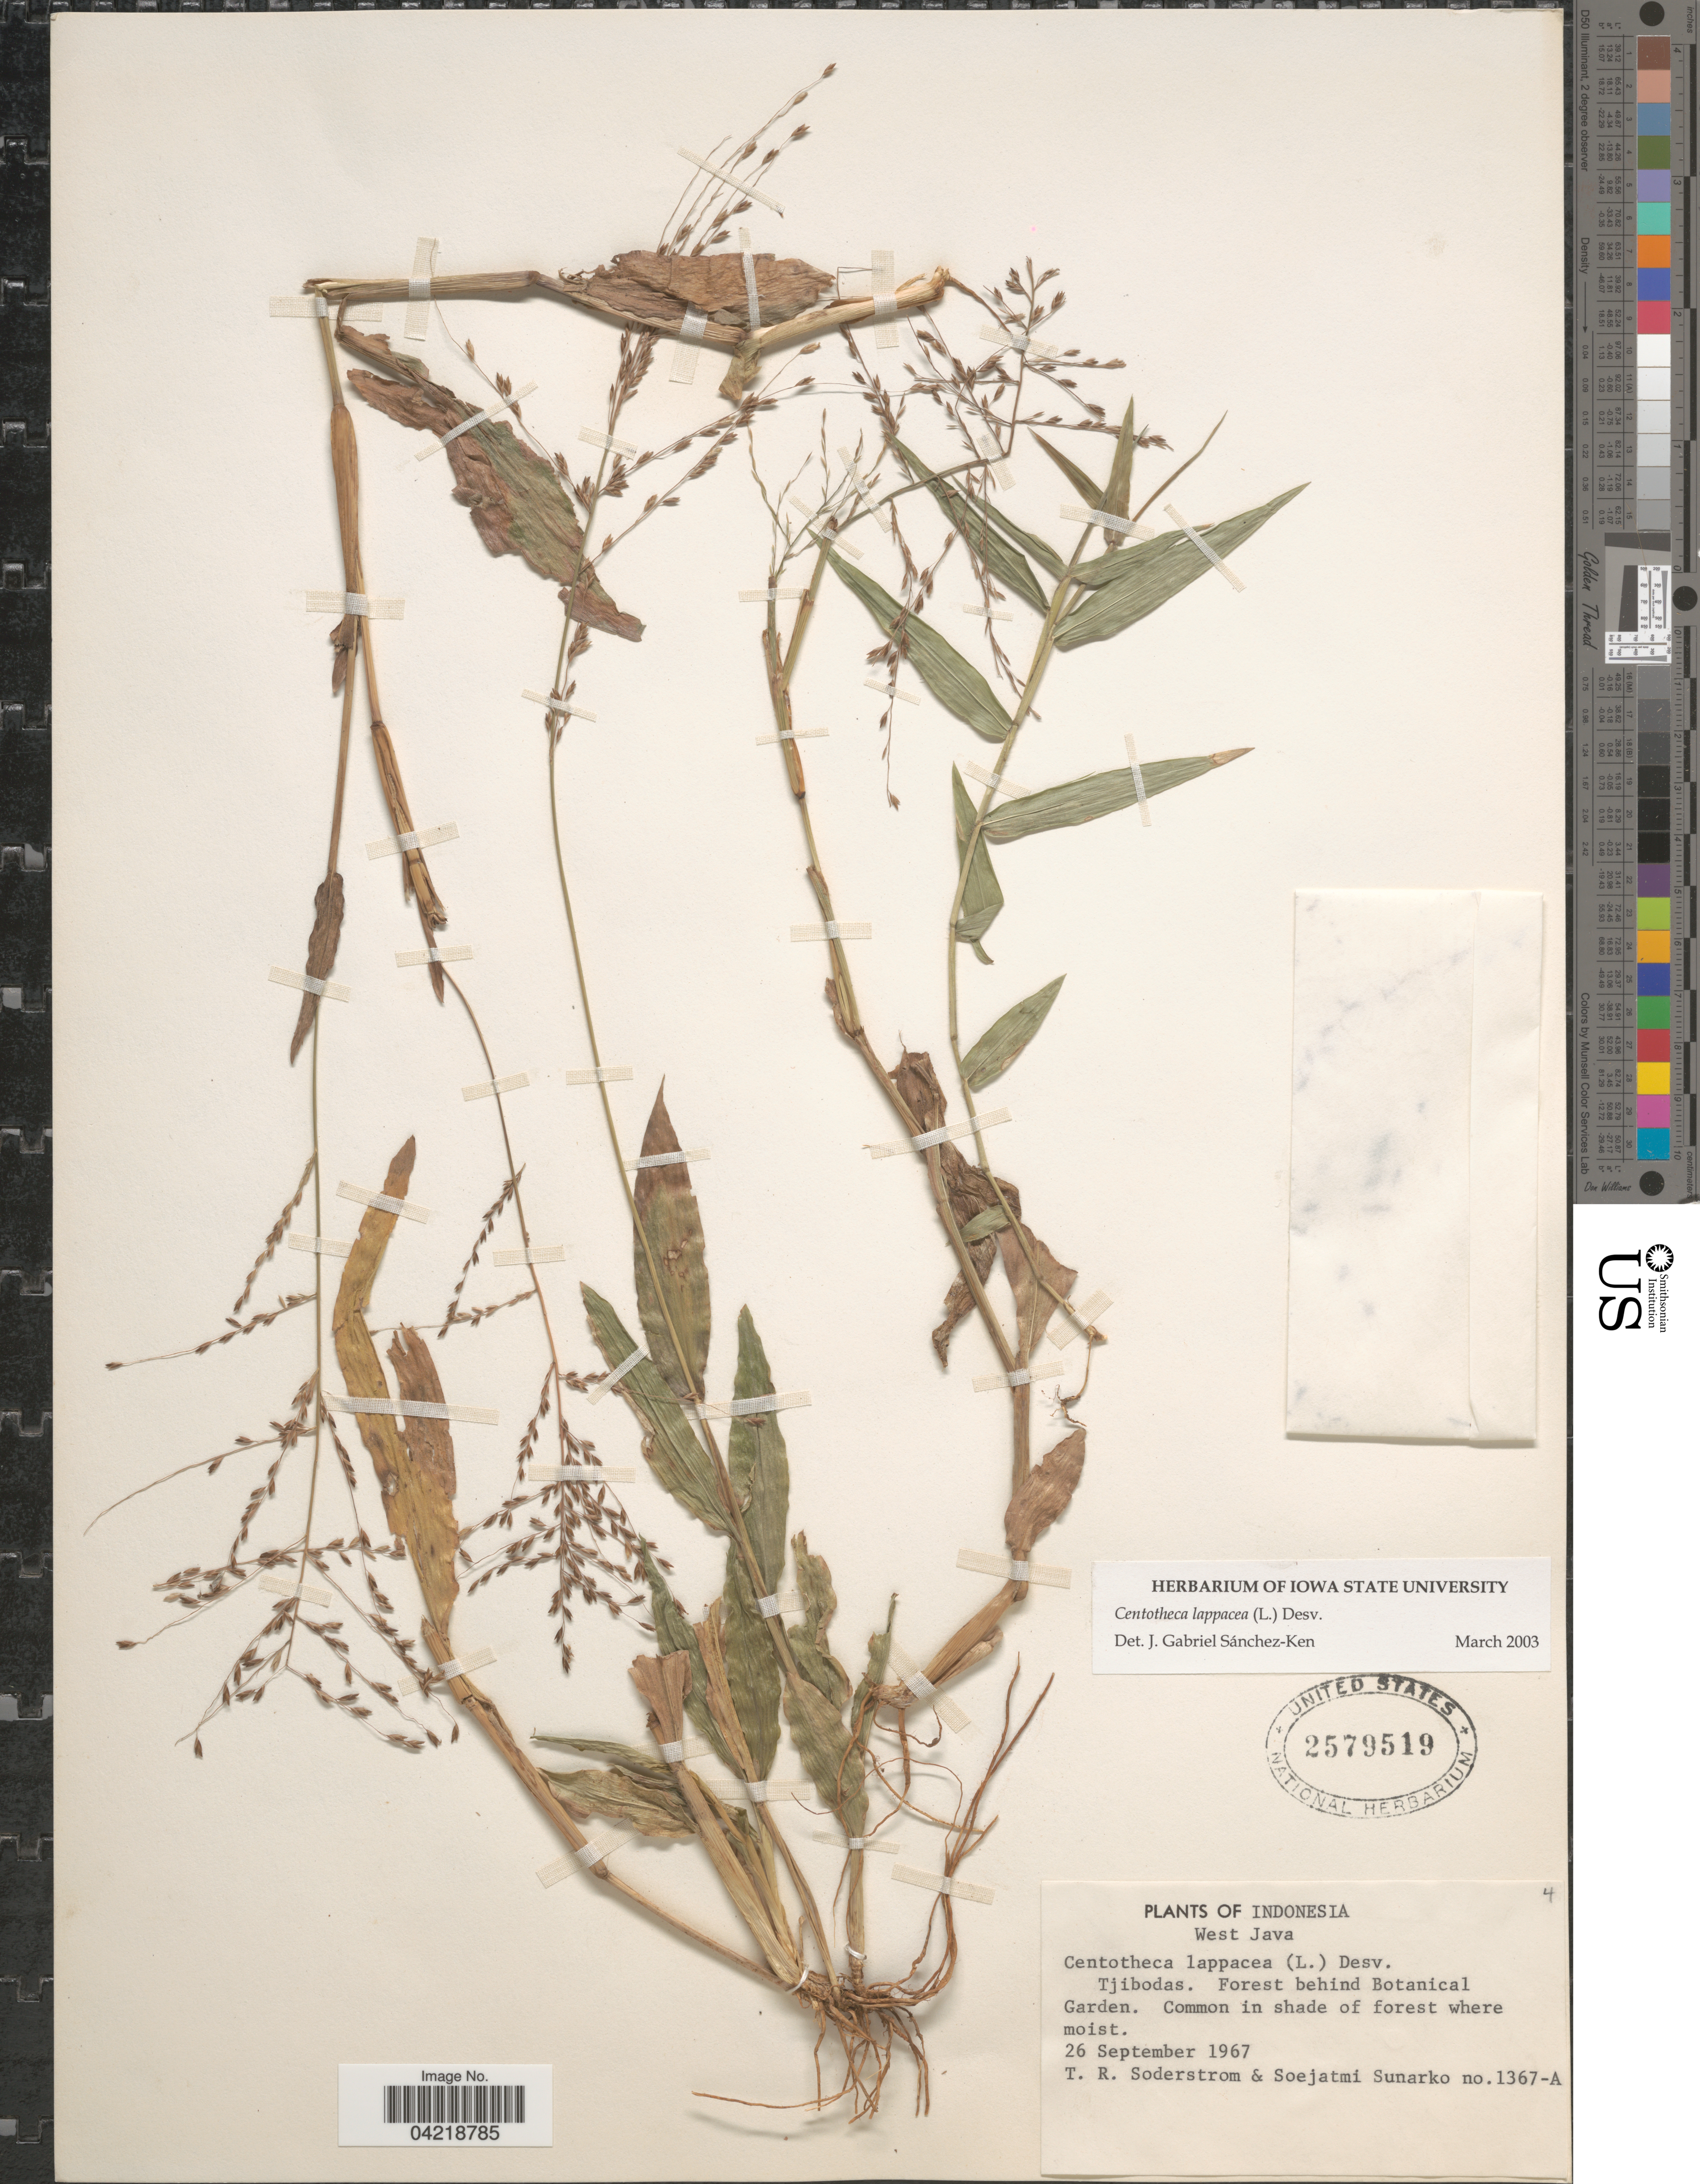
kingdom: Plantae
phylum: Tracheophyta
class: Liliopsida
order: Poales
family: Poaceae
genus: Centotheca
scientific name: Centotheca lappacea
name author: (L.) Desv.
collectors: T. R. Soderstrom & S. Sunarko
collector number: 1367-A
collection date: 1967-09-26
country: Indonesia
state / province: Java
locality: West Java. Tjibodas. Forest behind Botanical Garden.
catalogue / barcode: US 2579519